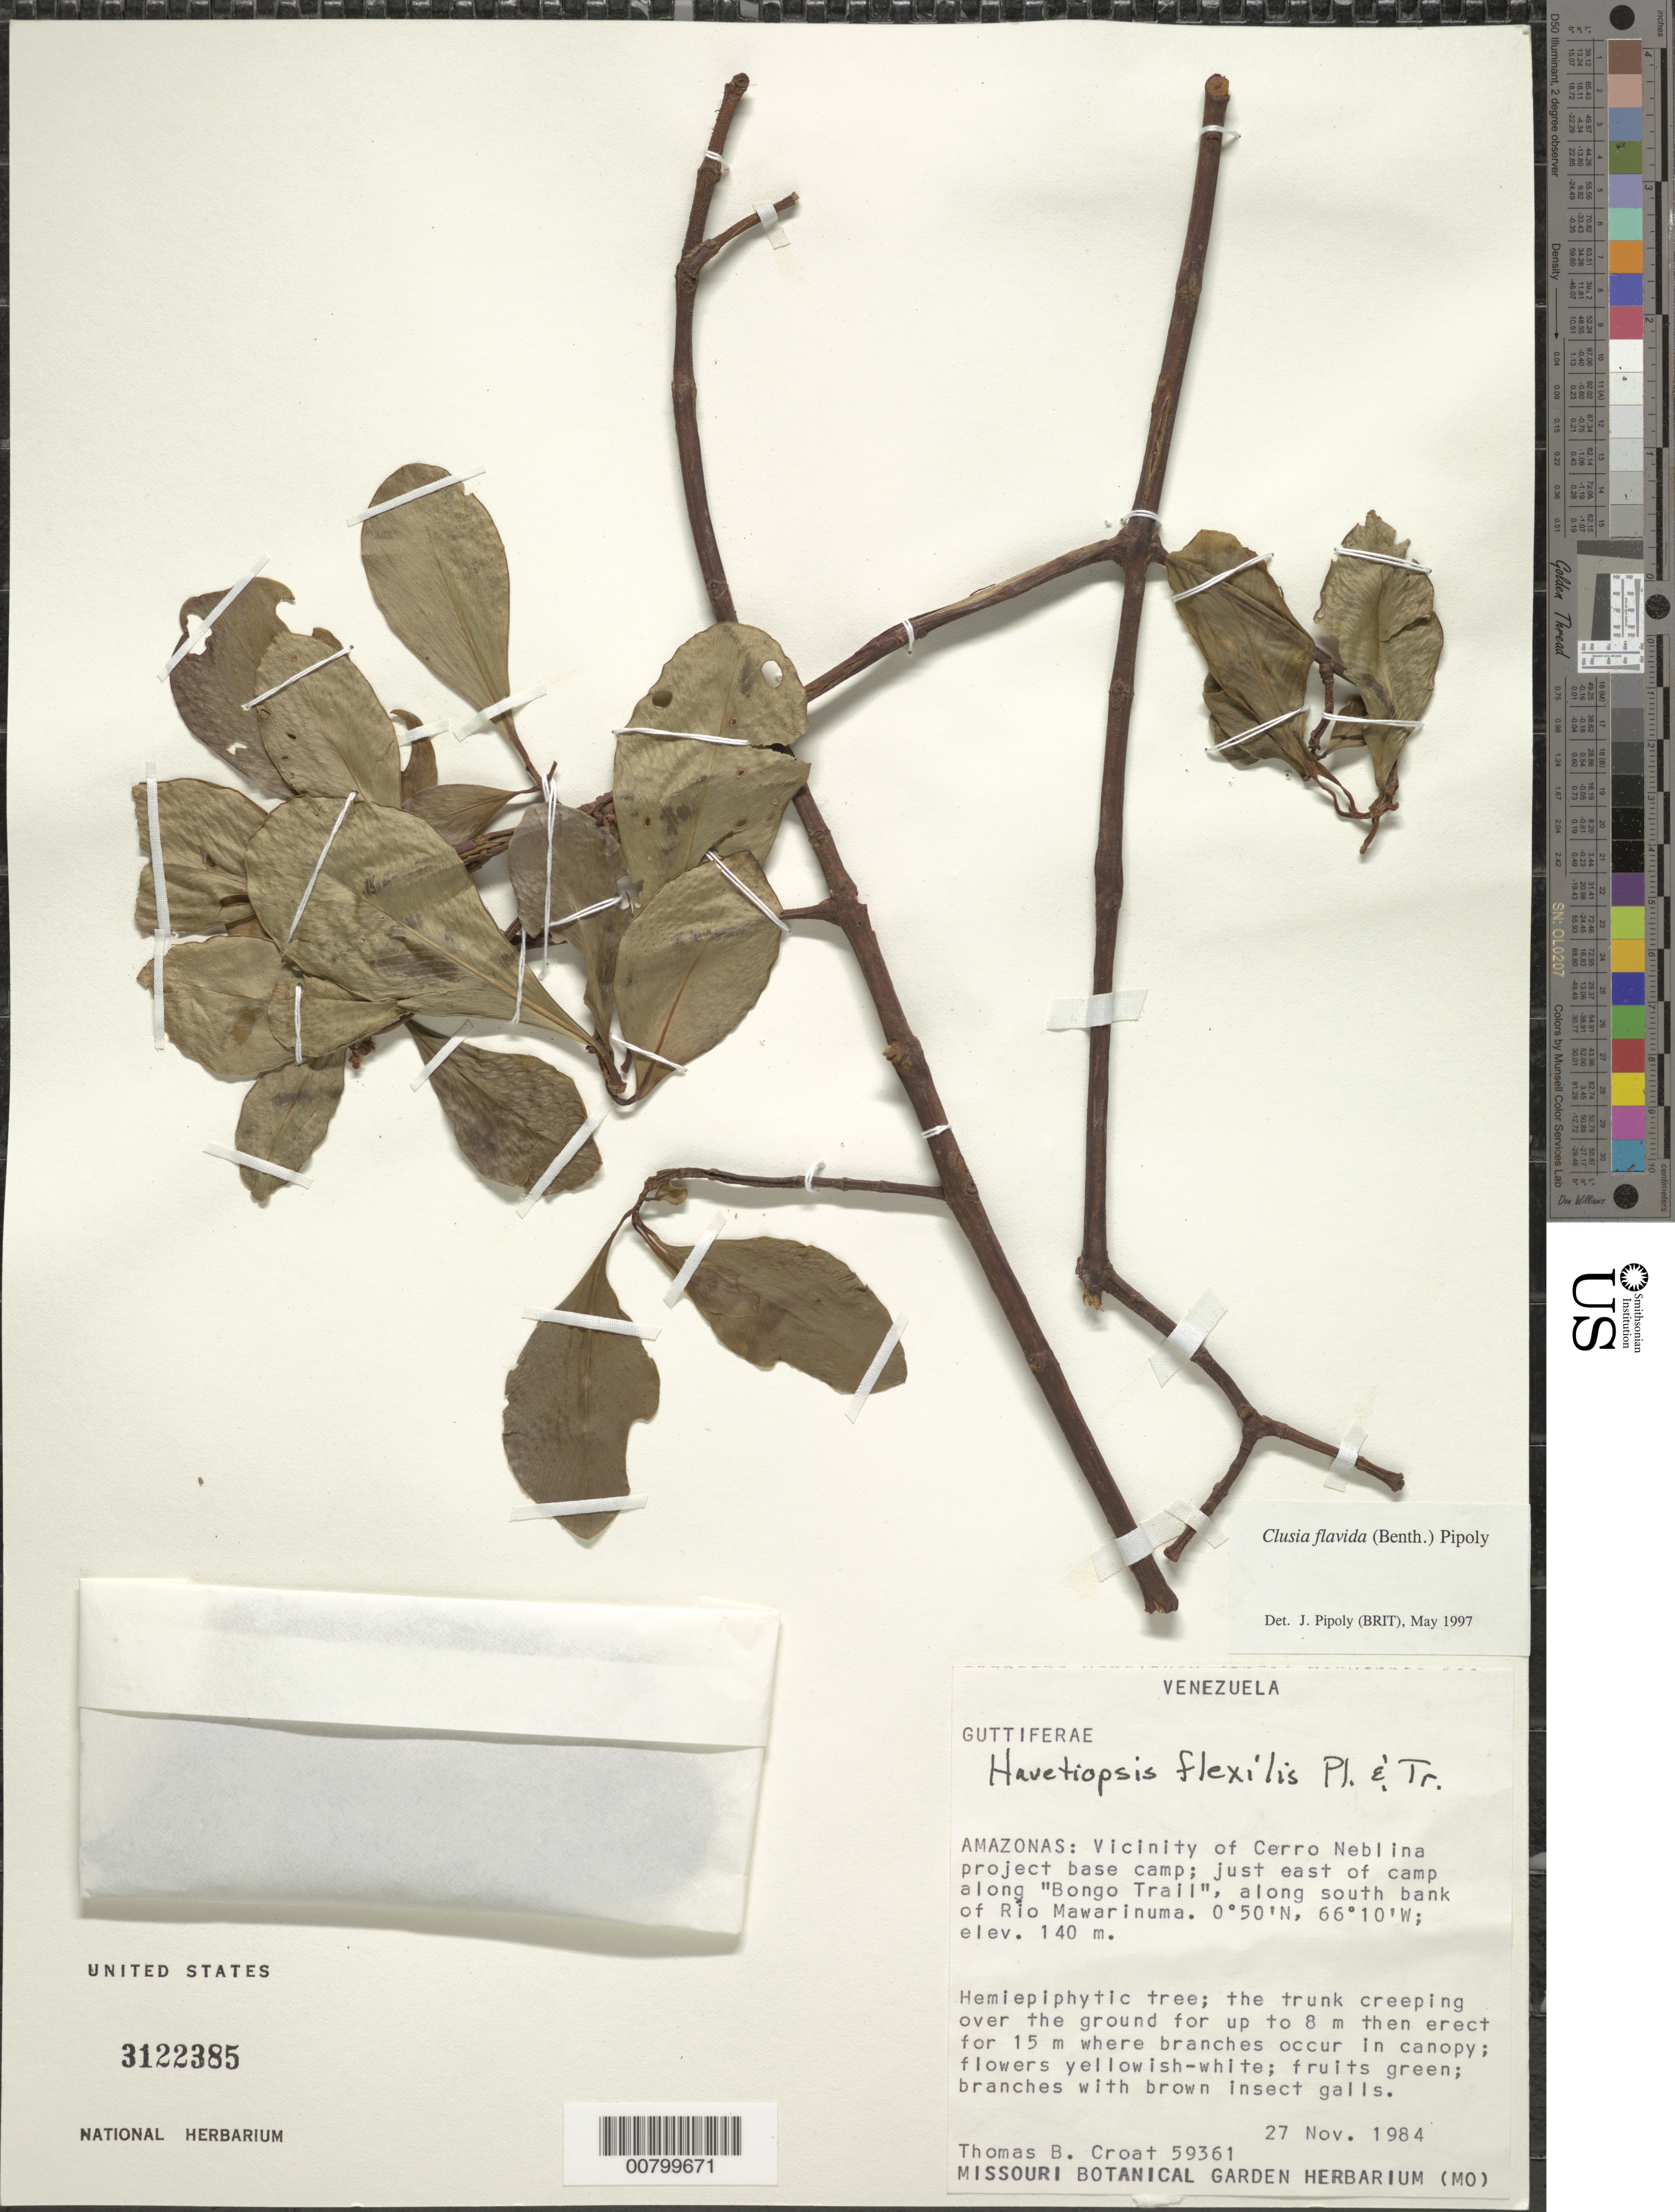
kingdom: Plantae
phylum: Tracheophyta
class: Magnoliopsida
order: Malpighiales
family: Clusiaceae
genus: Clusia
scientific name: Clusia flavida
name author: (Benth.) Pipoly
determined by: Pipoly, J. J., III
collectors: T. B. Croat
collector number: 59361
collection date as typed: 27-Nov-84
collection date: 1984-11-27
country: Venezuela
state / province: Amazonas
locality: Cerro Neblina base camp, E of camp on "Bongo Trail", S bank of Río Mawarinuma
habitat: On twigs near ground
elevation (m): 140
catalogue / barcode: US 3122385